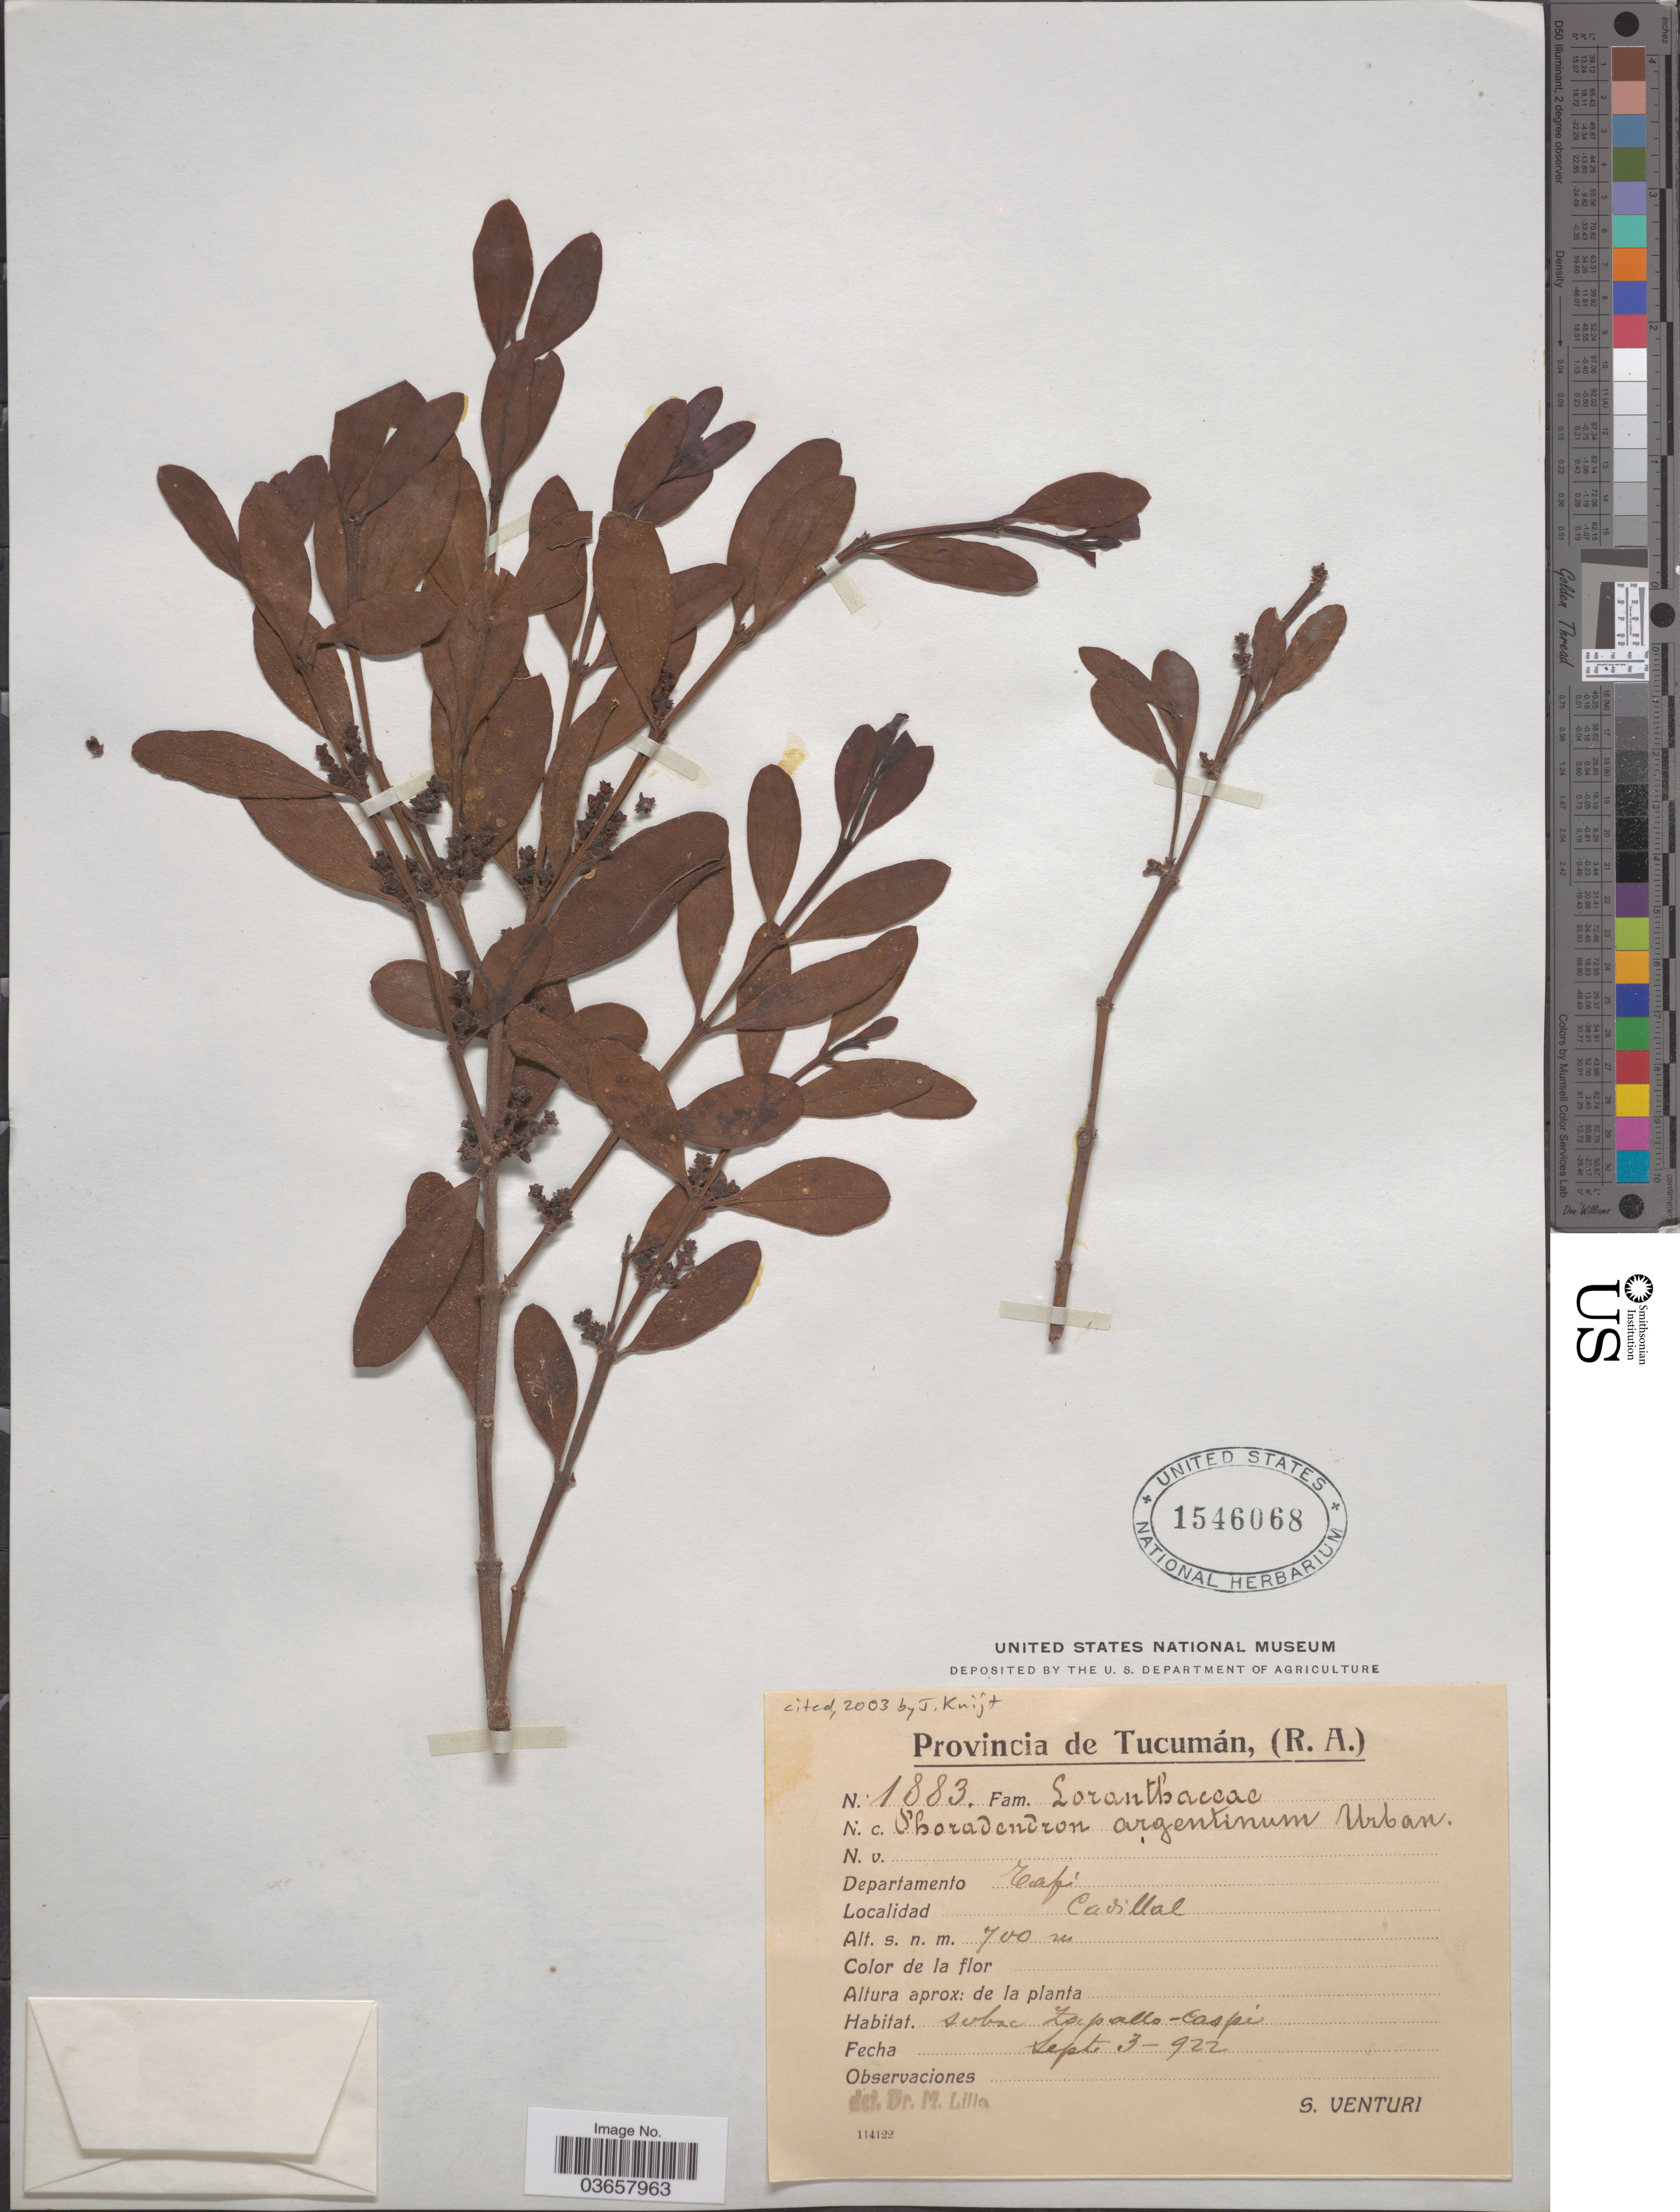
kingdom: Plantae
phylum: Tracheophyta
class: Magnoliopsida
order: Santalales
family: Viscaceae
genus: Phoradendron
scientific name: Phoradendron argentinum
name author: Urb.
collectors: S. Venturi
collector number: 1883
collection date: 1922-09-03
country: Argentina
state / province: Tucuman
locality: Departamento Tafi. Cadillal.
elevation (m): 700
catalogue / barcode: US 1546068